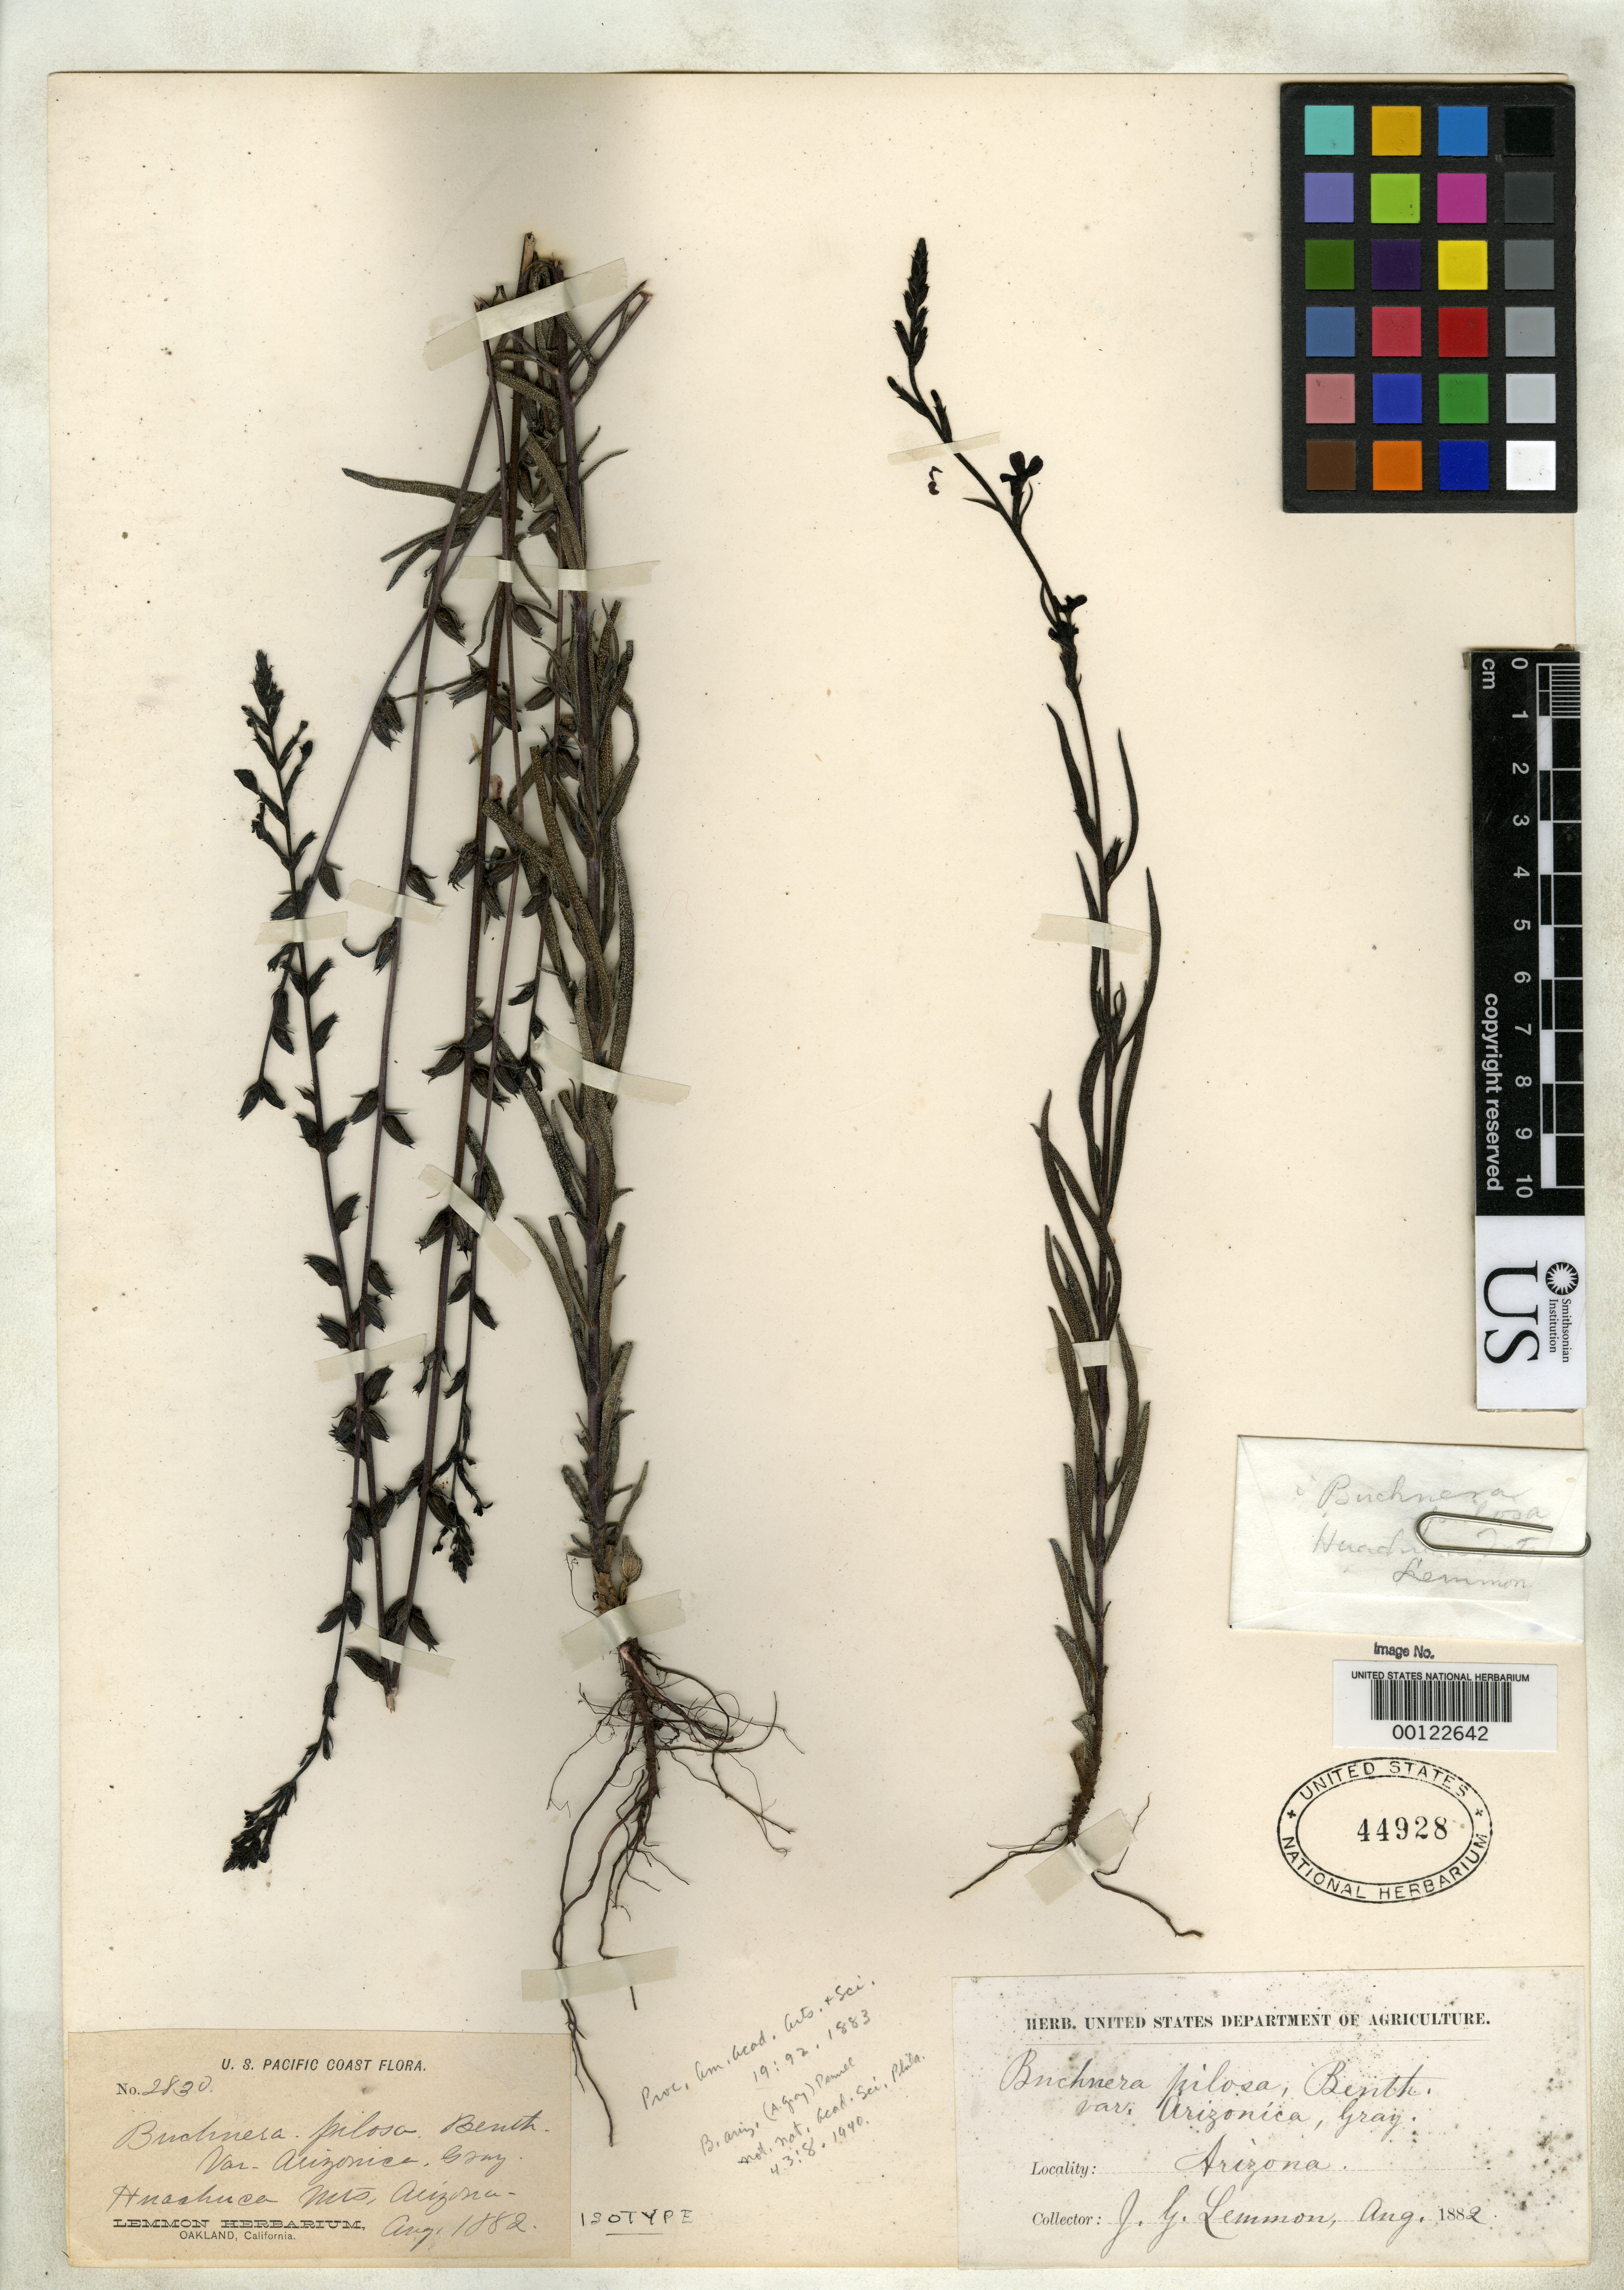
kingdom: Plantae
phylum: Tracheophyta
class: Magnoliopsida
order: Lamiales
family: Orobanchaceae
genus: Buchnera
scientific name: Buchnera pilosa var. arizonica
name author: A. Gray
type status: Isotype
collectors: J. G. Lemmon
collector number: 2830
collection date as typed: Aug 1882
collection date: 1882-08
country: United States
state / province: Arizona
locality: Huachuca Mountains.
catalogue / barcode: US 44928